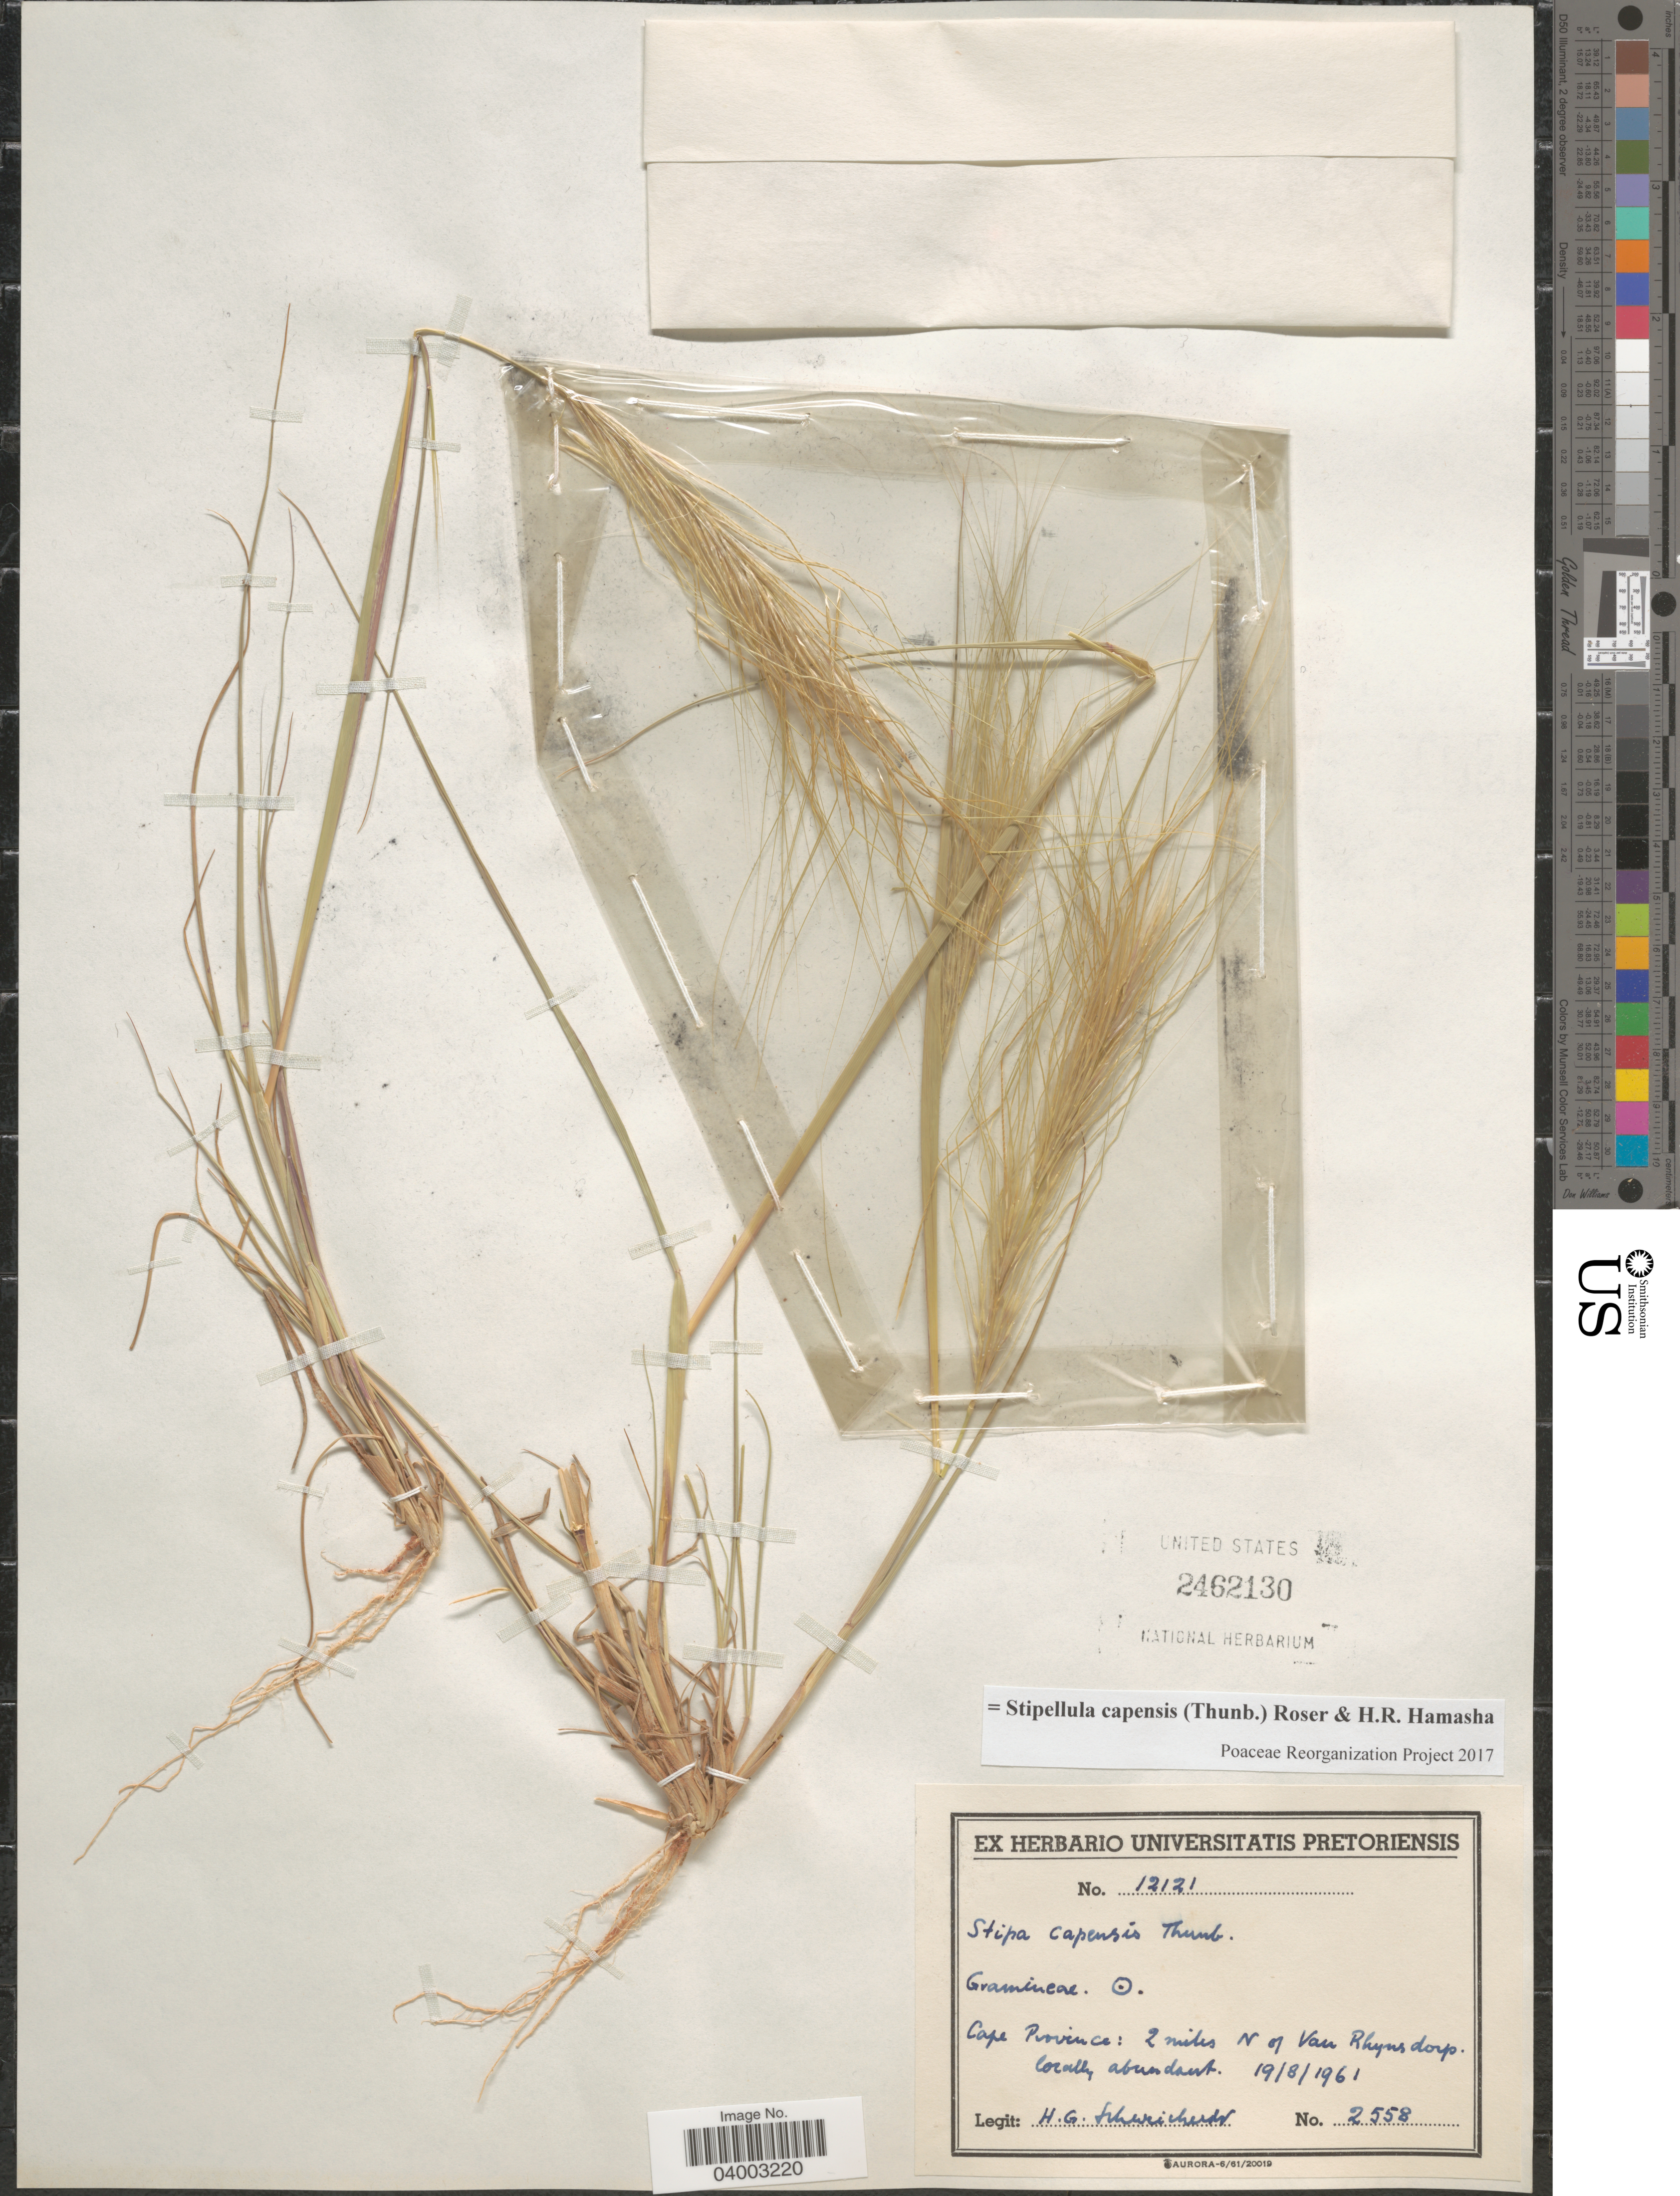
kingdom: Plantae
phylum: Tracheophyta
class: Liliopsida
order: Poales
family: Poaceae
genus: Stipellula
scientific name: Stipellula capensis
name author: (Thunb.) Röser & H. R. Hamasha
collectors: H. Schweickerdt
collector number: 2558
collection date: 1961-08-19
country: South Africa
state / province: Western Cape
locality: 2 miles N of Van Rhyns dorp.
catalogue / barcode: US 2462130